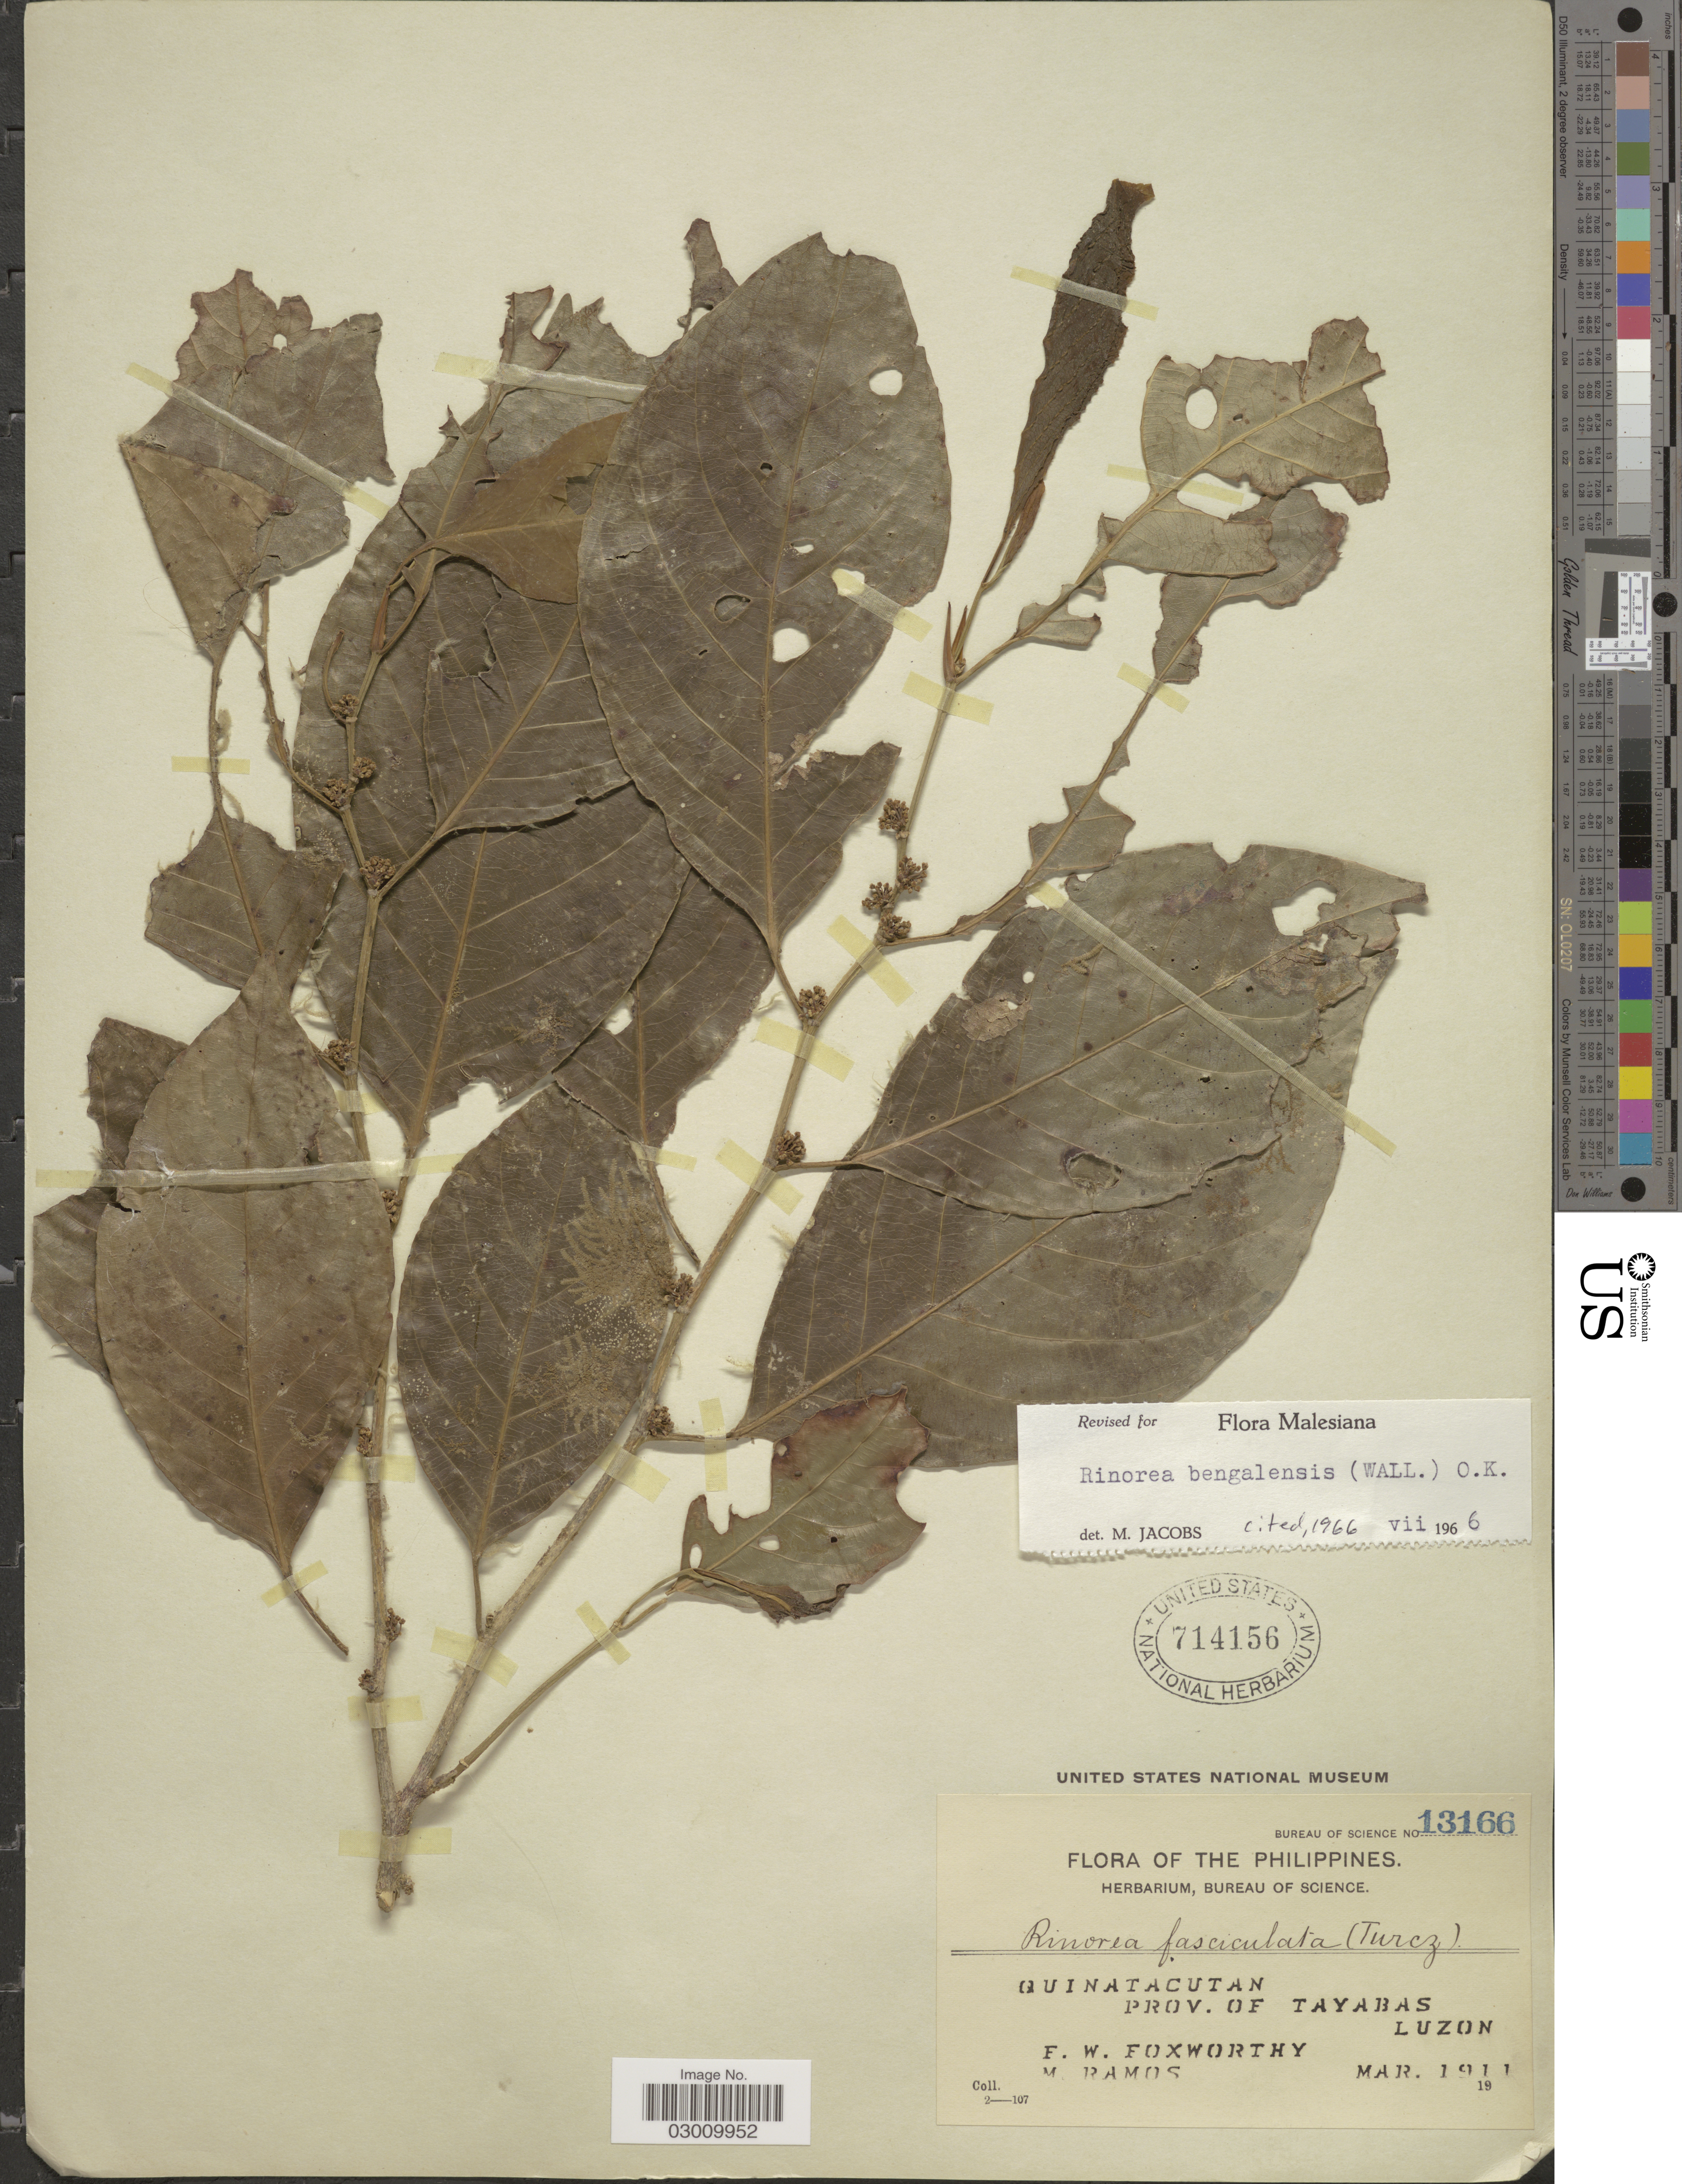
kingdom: Plantae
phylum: Tracheophyta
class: Magnoliopsida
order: Malpighiales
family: Violaceae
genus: Rinorea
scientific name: Rinorea bengalensis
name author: (Wall.) Kuntze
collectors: F. W. Foxworthy & M. Ramos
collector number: Bureau of Science 13166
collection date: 1911-03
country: Philippines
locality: Quinatacutan, Prov. of Tayabas, Luzon.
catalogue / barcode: US 714156